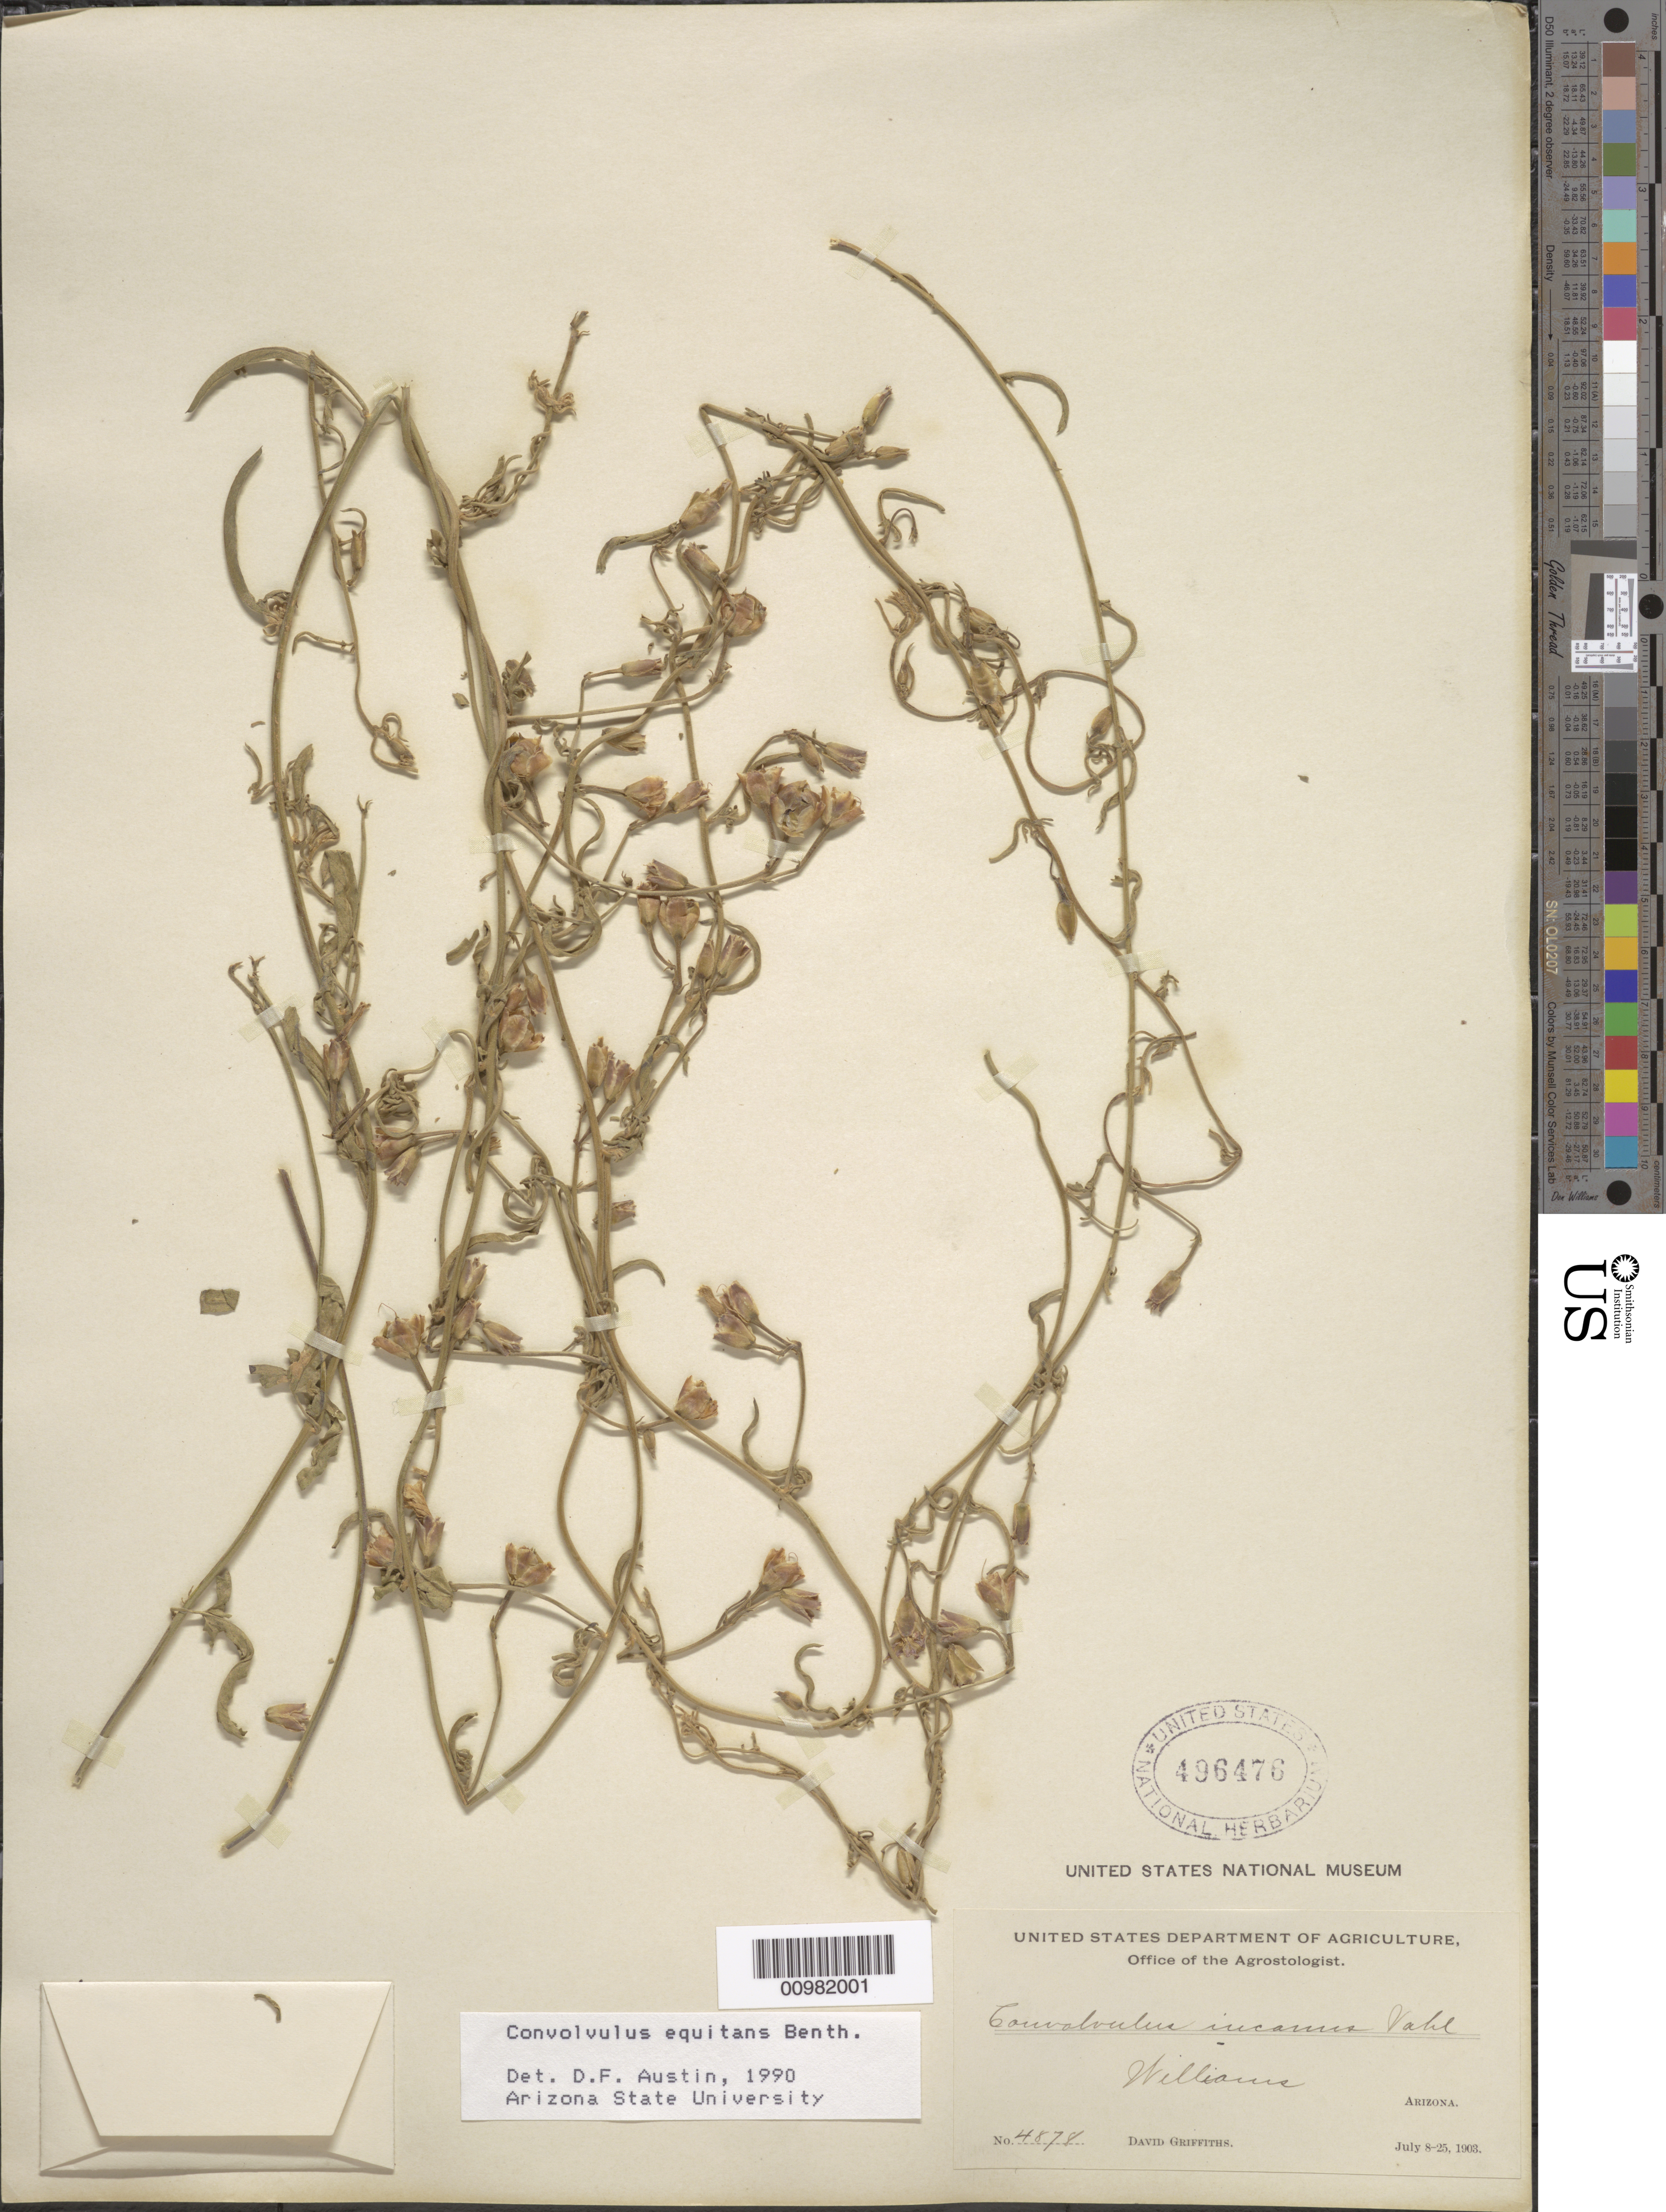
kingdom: Plantae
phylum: Tracheophyta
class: Magnoliopsida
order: Solanales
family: Convolvulaceae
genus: Convolvulus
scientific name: Convolvulus equitans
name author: Benth.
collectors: D. Griffiths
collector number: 4878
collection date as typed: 08 Jul 1903 to 25 Jul 1903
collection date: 1903-07-08/1903-07-25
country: United States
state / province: Arizona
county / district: Coconino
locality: Williams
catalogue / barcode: US 496476